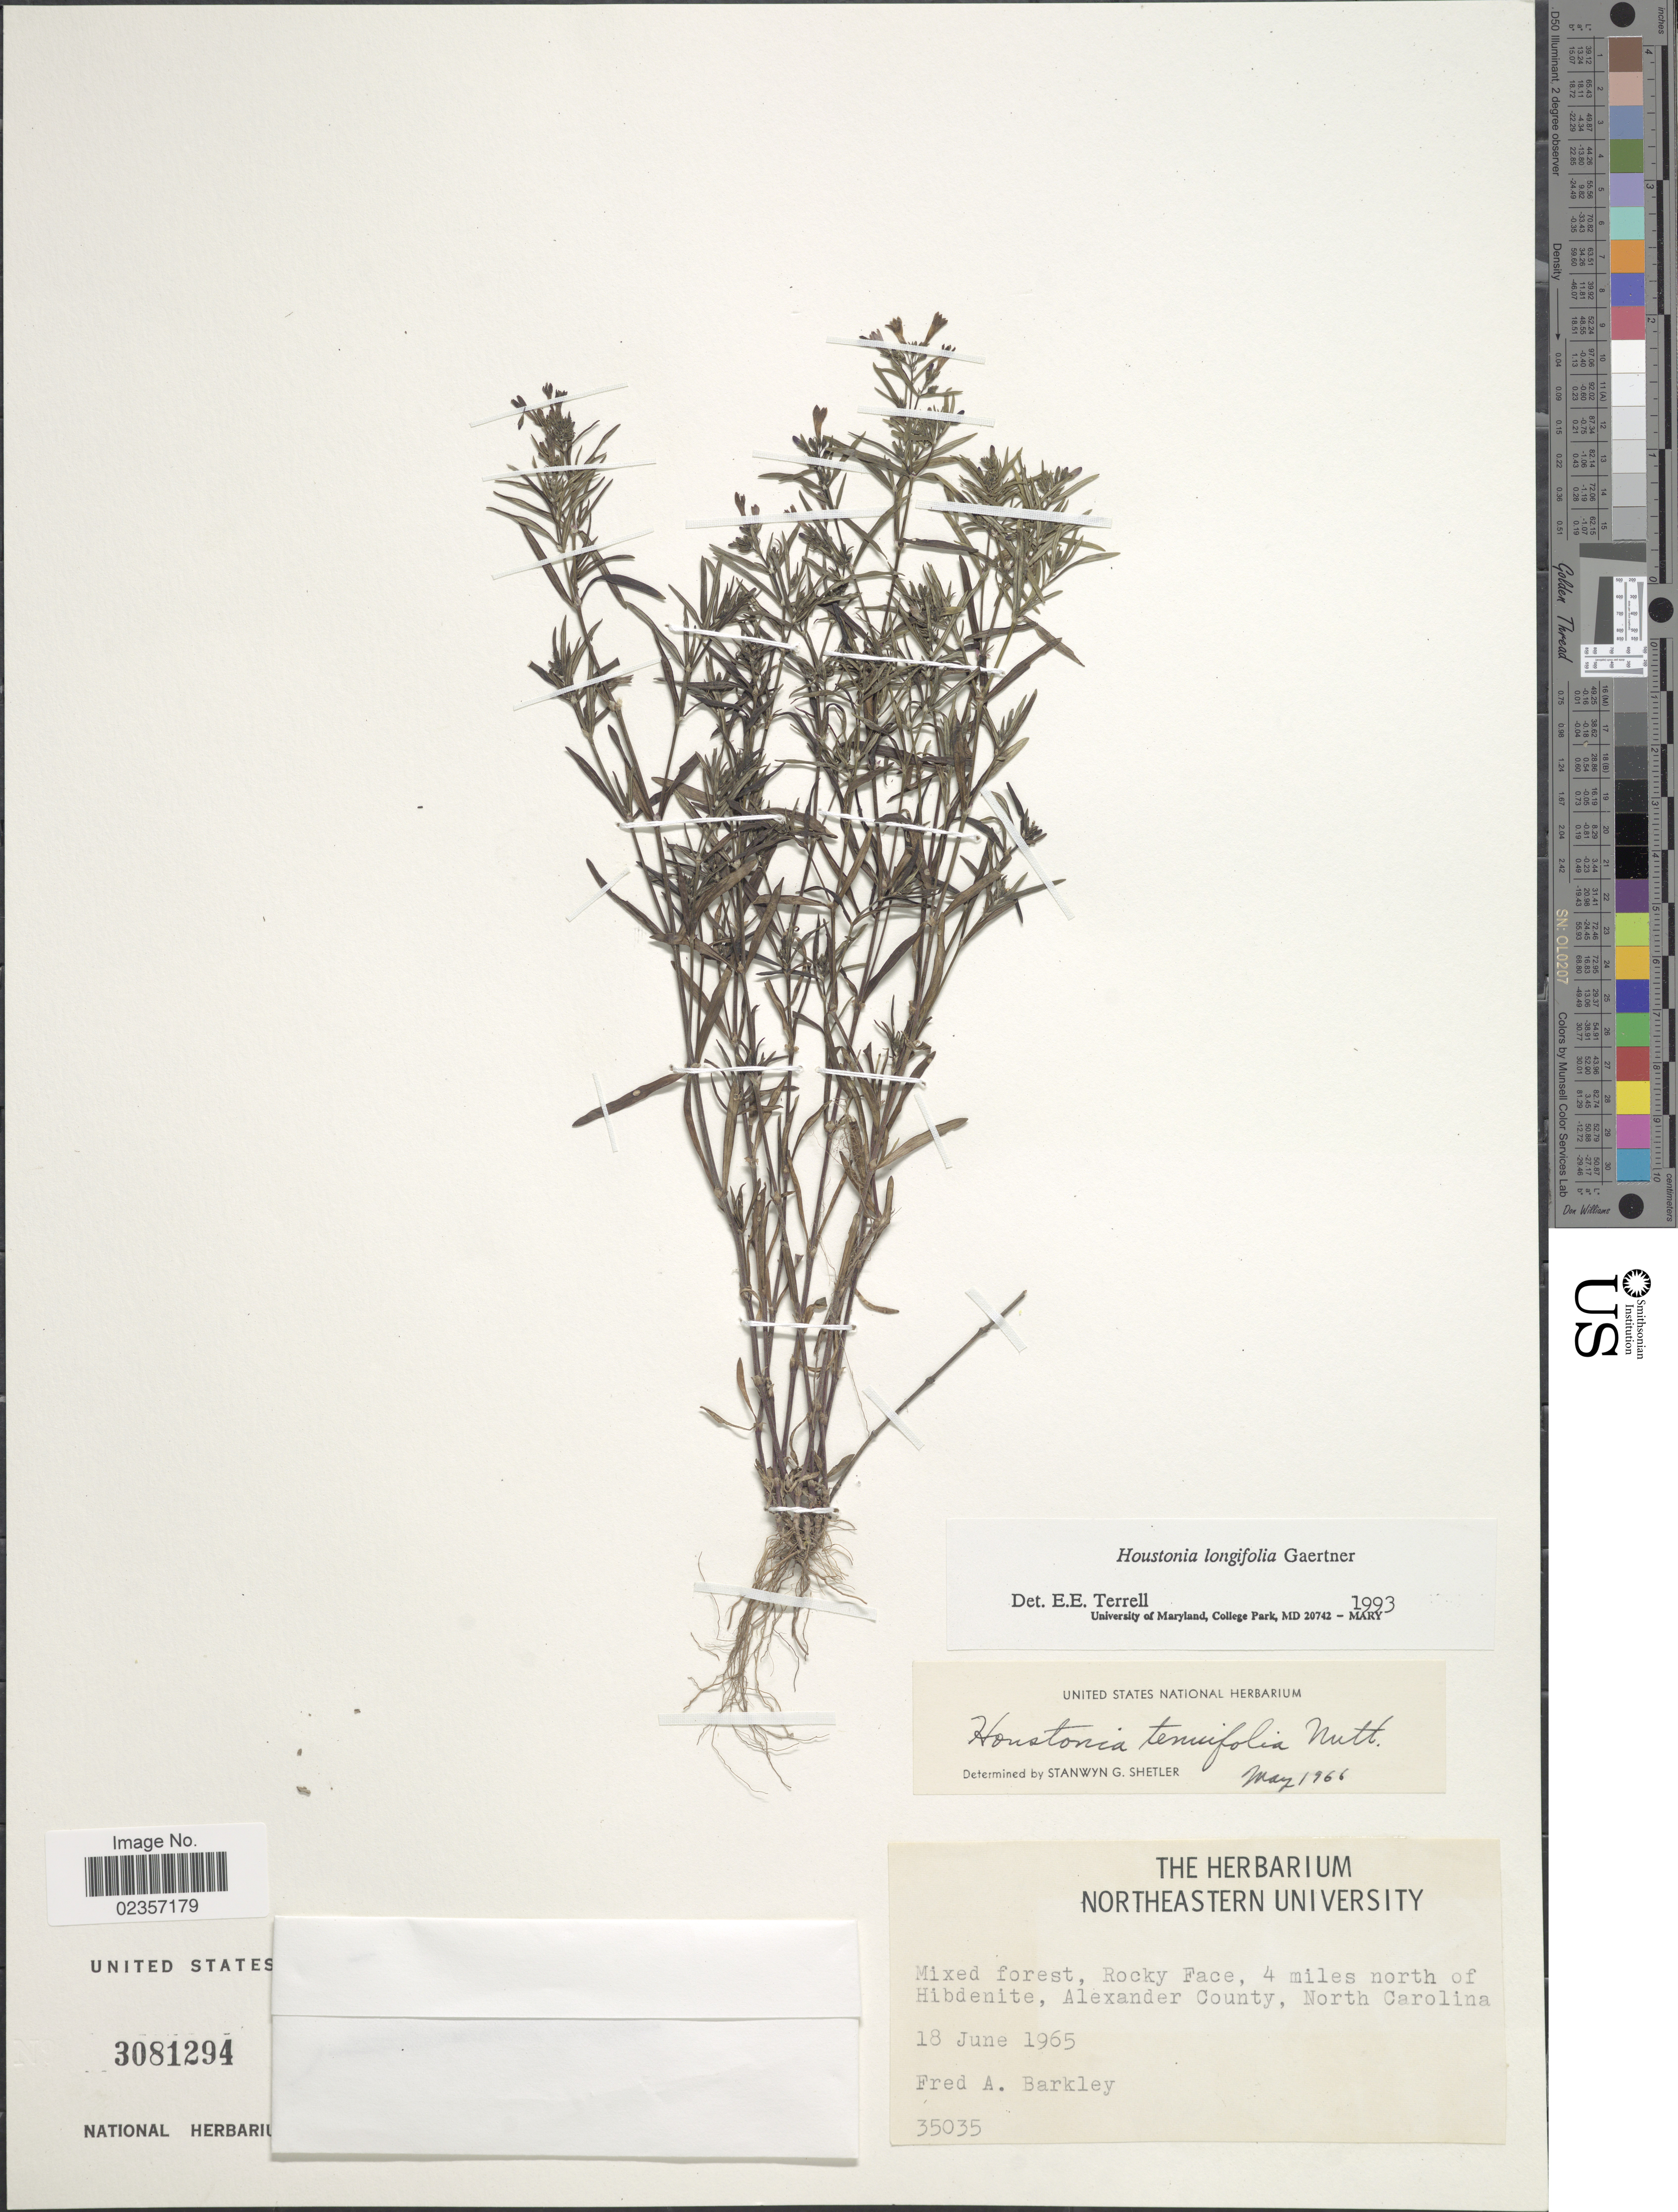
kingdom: Plantae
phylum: Tracheophyta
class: Magnoliopsida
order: Gentianales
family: Rubiaceae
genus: Houstonia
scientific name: Houstonia longifolia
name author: Gaertn.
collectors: F. A. Barkley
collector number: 35035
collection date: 1965-06-18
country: United States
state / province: North Carolina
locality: Mixed forest, Rocky Face, 4 miles north of Hibdenite, Alexander County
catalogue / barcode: US 3081294